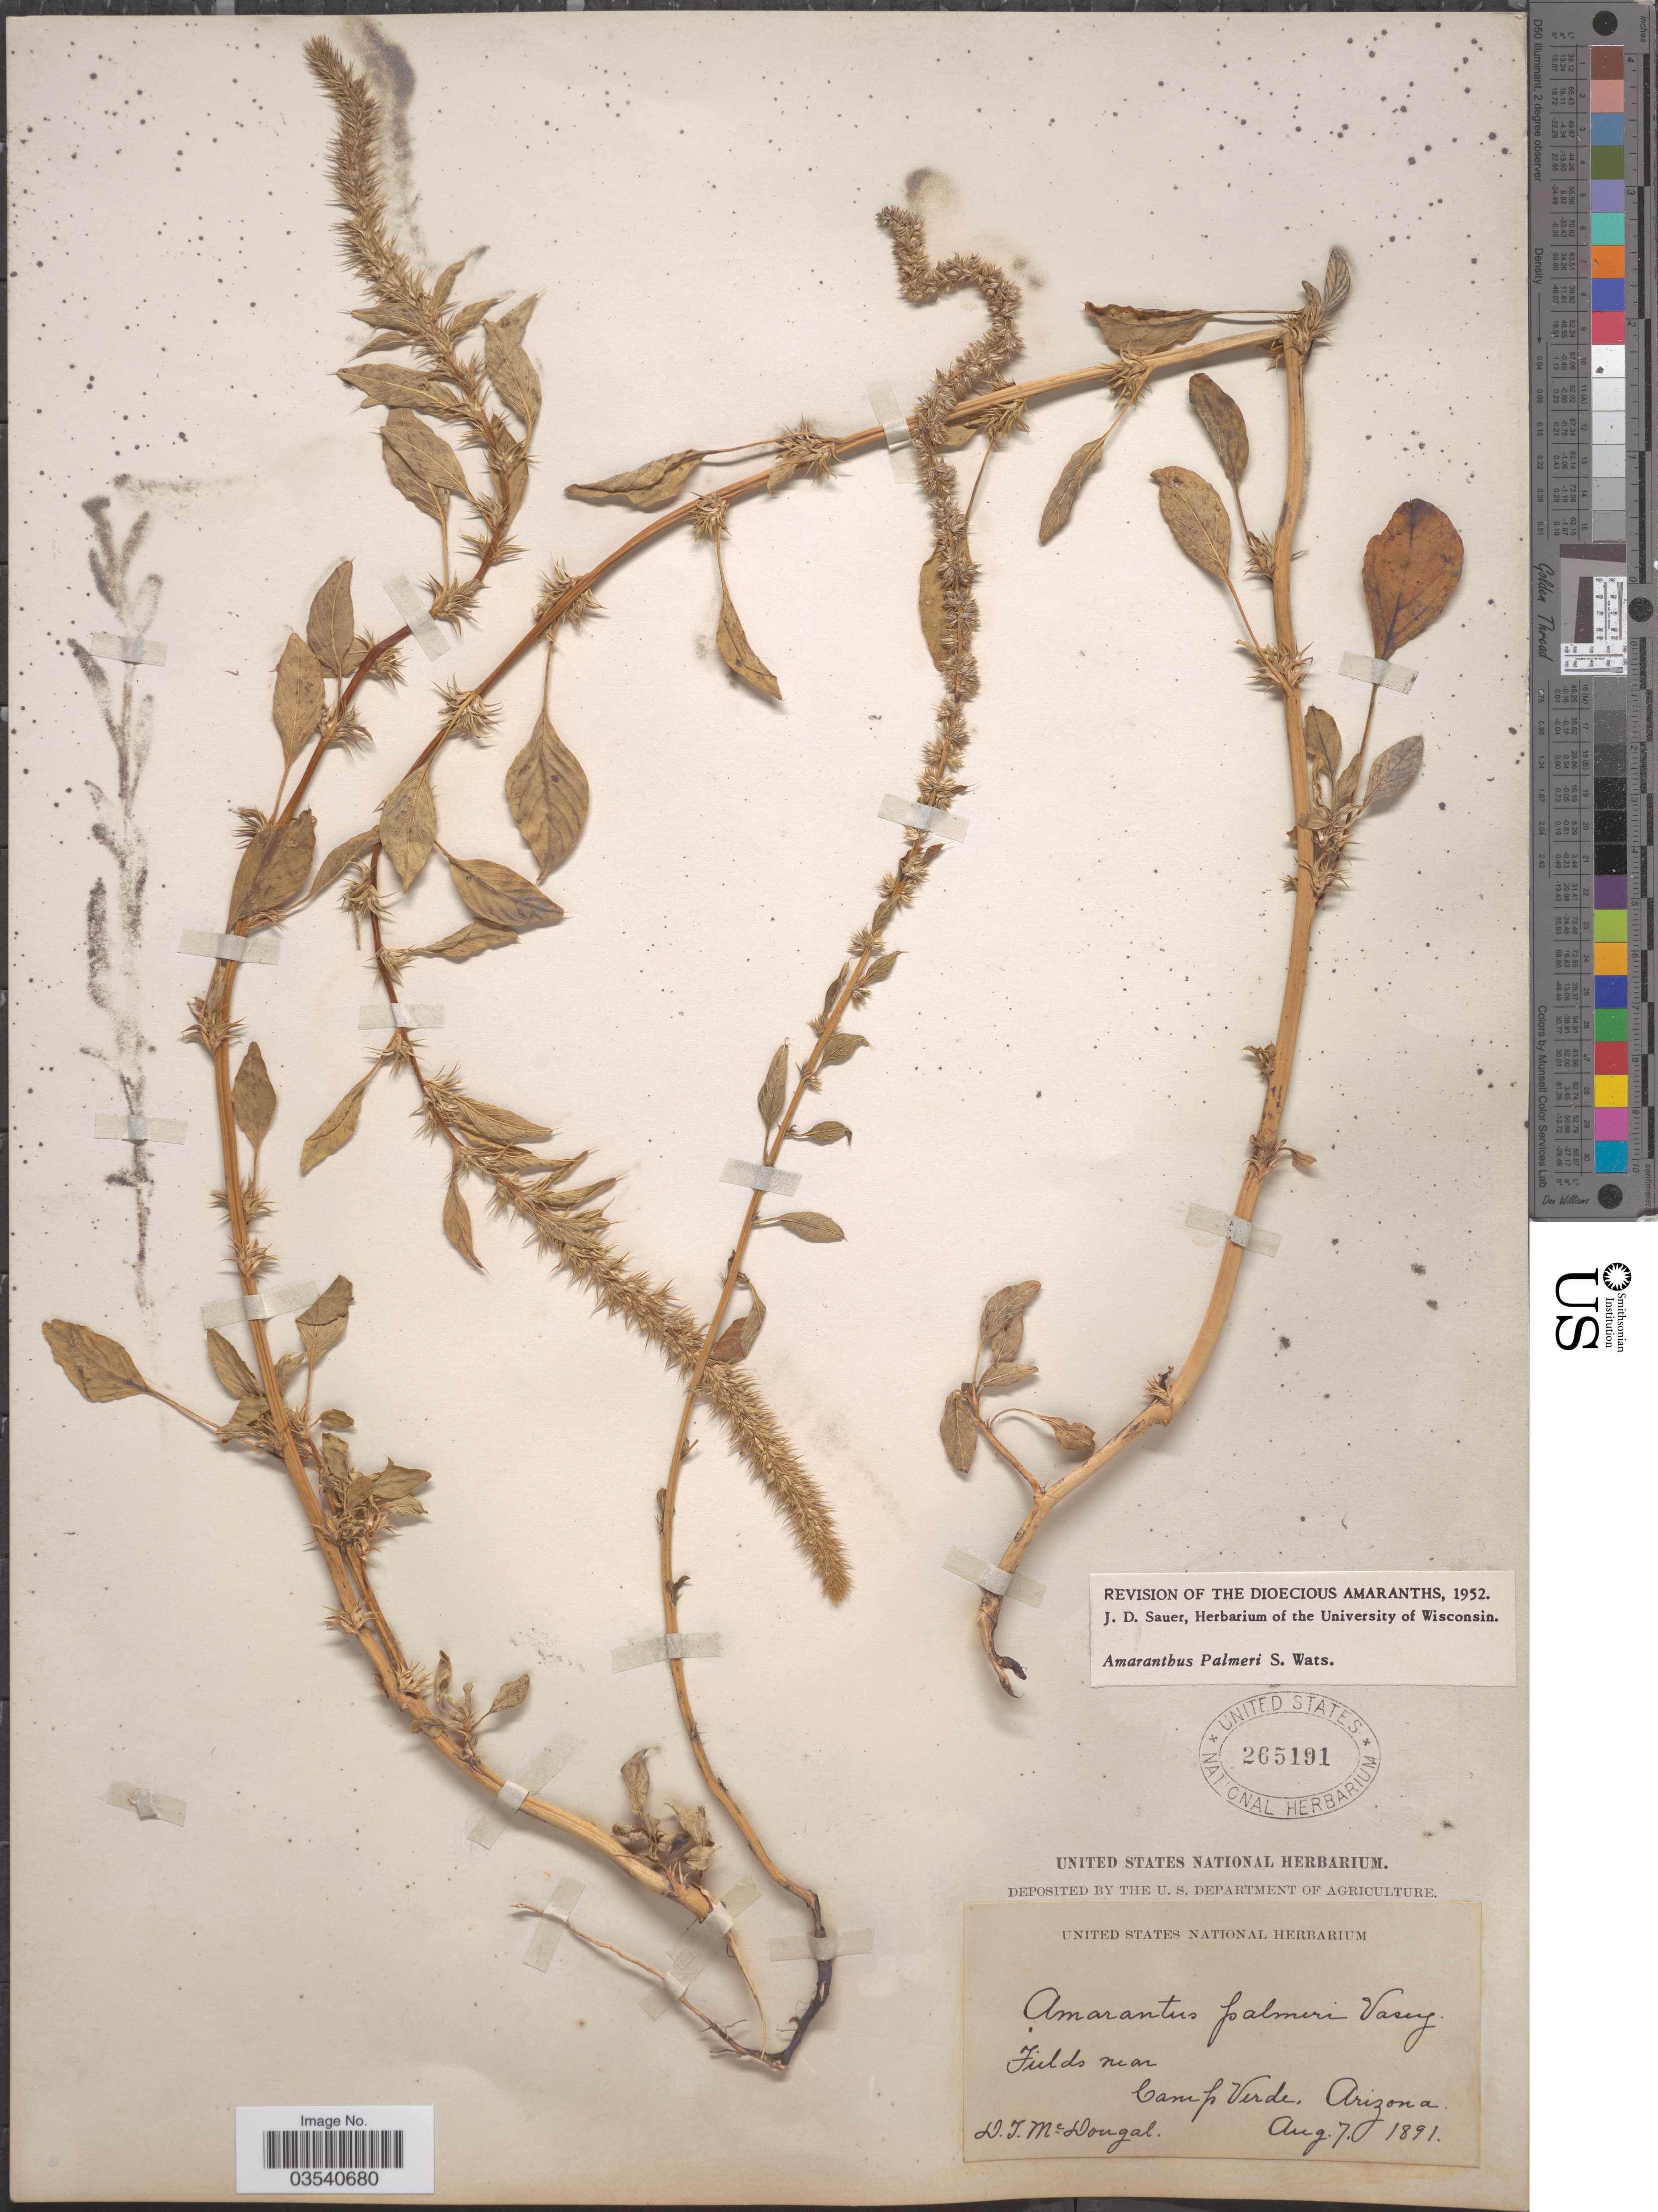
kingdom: Plantae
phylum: Tracheophyta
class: Magnoliopsida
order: Caryophyllales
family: Amaranthaceae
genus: Amaranthus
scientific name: Amaranthus palmeri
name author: S. Watson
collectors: D. McDougal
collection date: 1891-08-07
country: United States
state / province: Arizona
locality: Fields near Camp Verde.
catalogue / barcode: US 265191